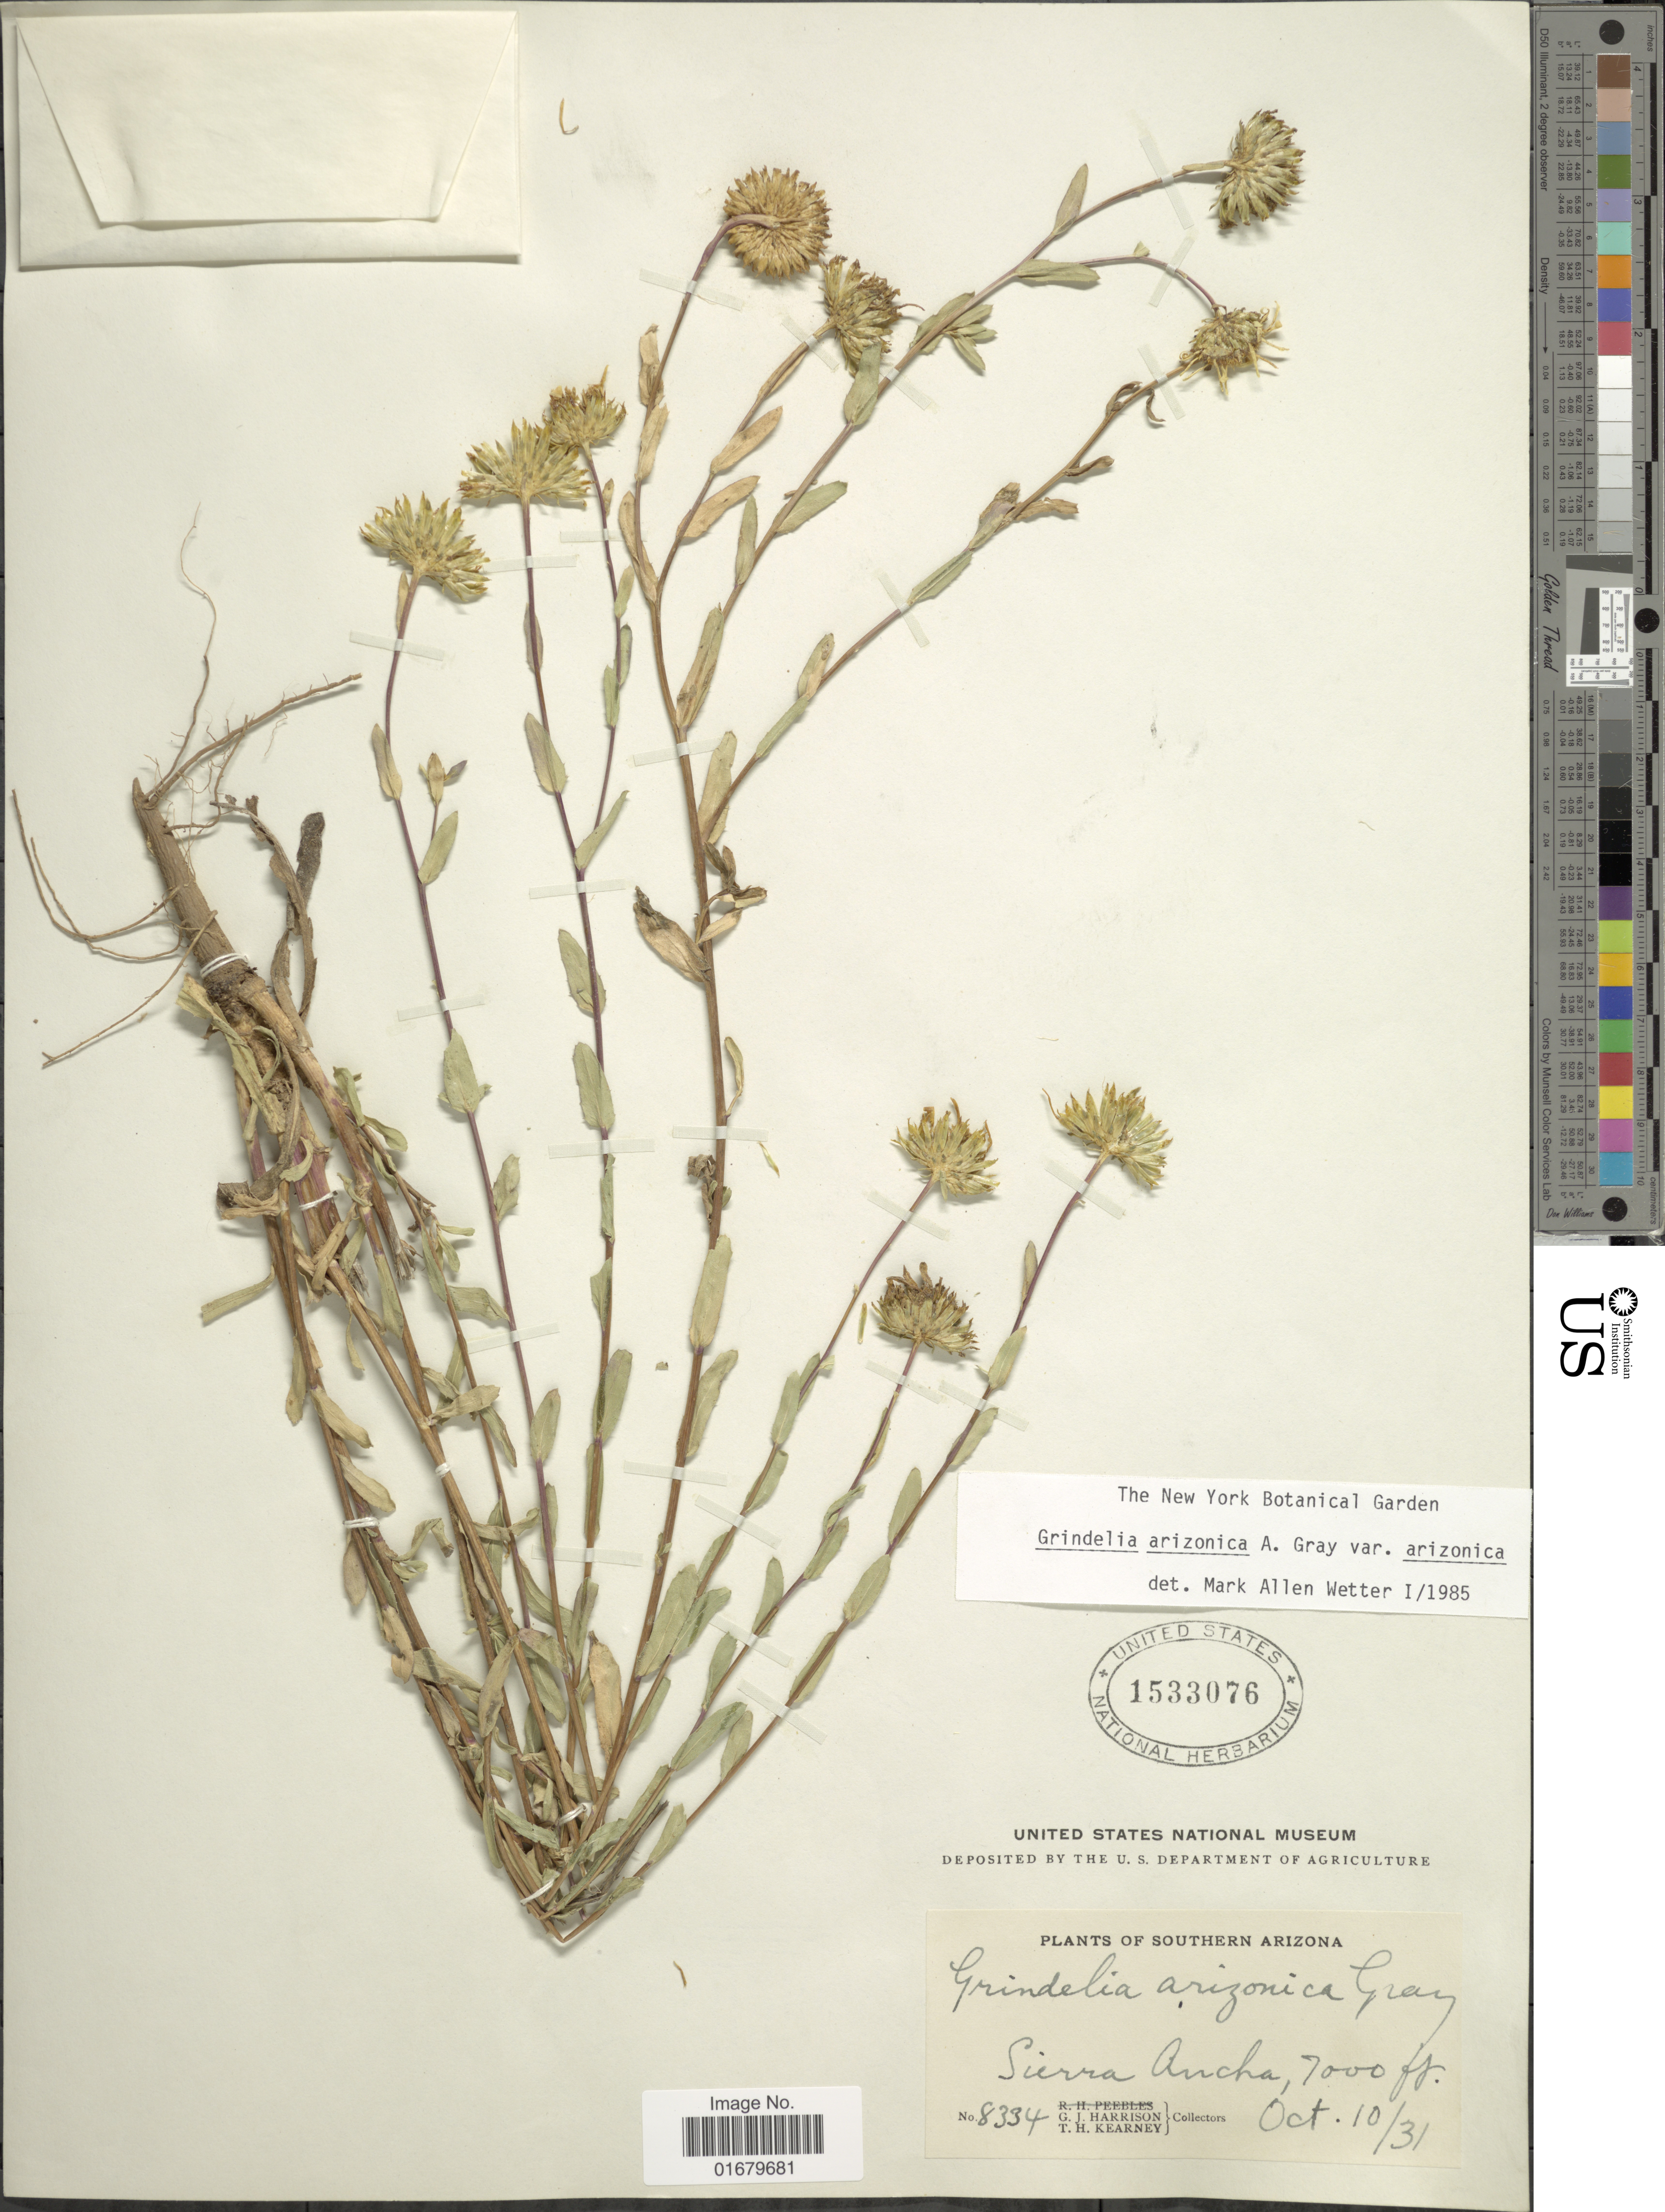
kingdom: Plantae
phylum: Tracheophyta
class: Magnoliopsida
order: Asterales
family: Asteraceae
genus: Grindelia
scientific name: Grindelia arizonica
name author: A. Gray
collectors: G. J. Harrison & T. H. Kearney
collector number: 8334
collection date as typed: Transcribed d/m/y: 10/10/31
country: United States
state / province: Arizona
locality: Southern Arizona, Sierra Ancha.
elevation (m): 2134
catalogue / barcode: US 1533076